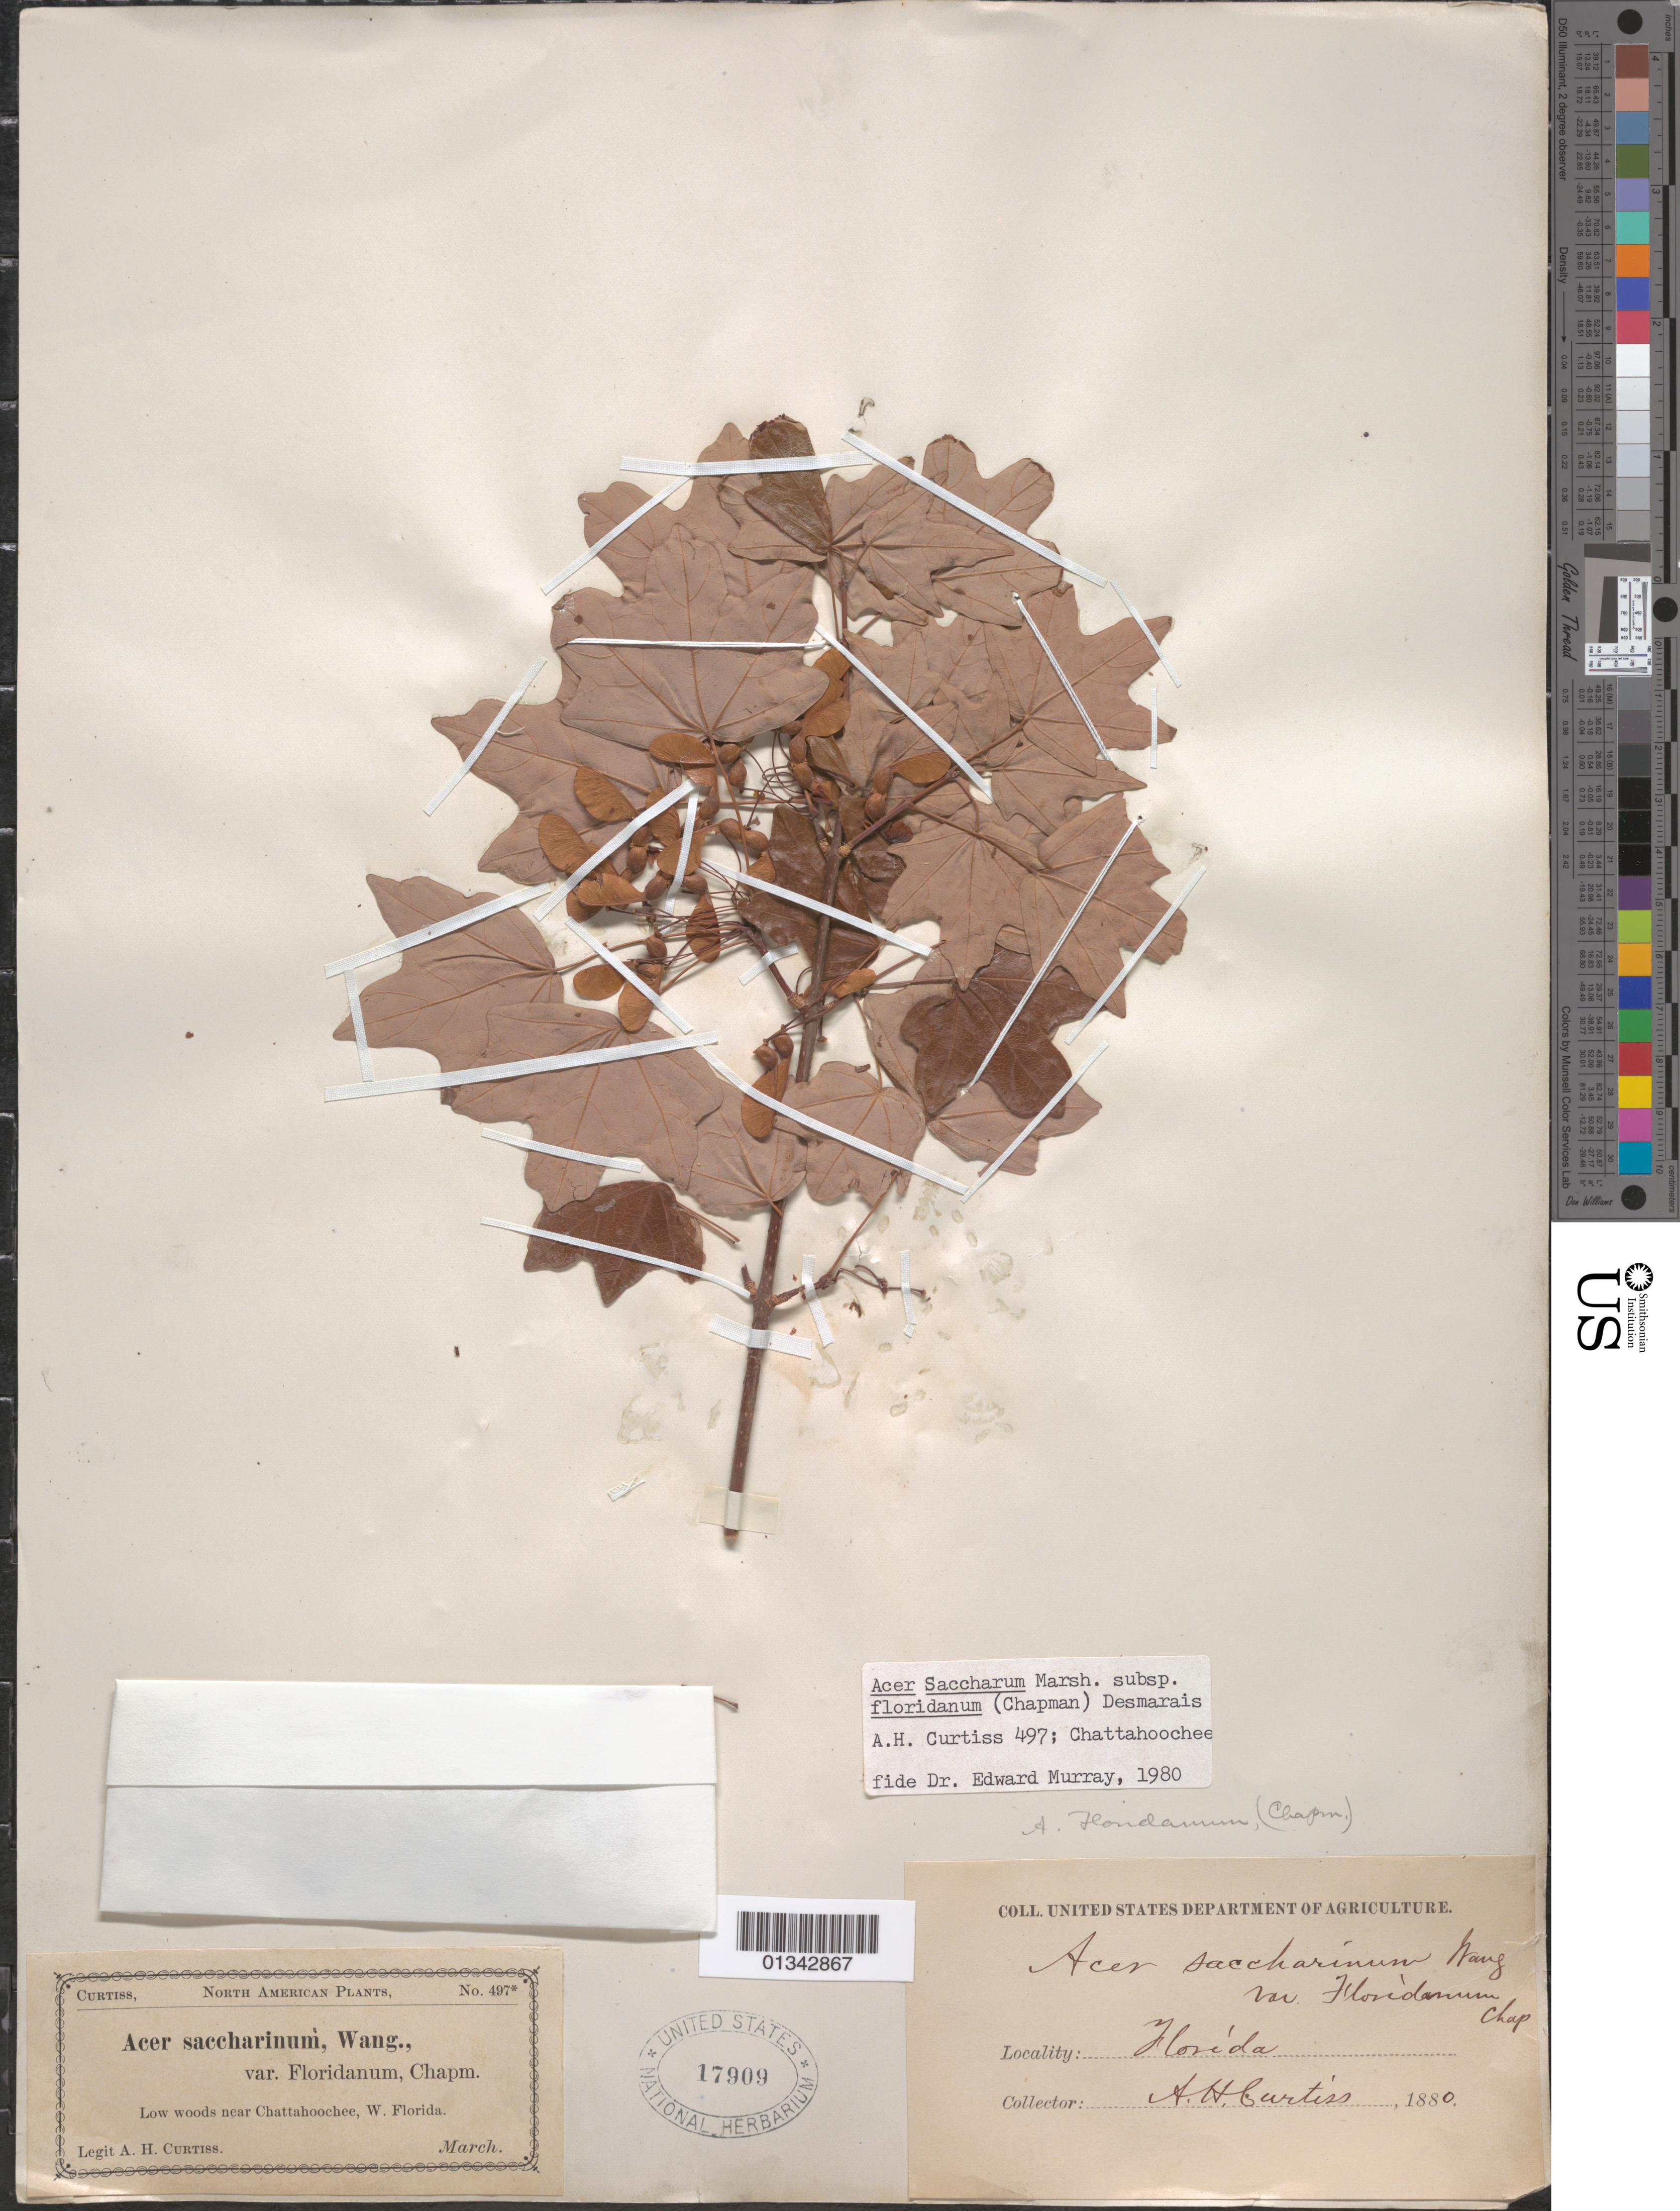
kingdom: Plantae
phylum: Tracheophyta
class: Magnoliopsida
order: Sapindales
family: Sapindaceae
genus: Acer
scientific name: Acer saccharum subsp. floridanum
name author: (Chapm.) Desmarais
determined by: Murray, Edward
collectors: A. H. Curtiss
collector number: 497*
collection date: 1880-03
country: United States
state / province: Florida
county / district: Gadsden County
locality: Chattahoochee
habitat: Low woods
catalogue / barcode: US 17909